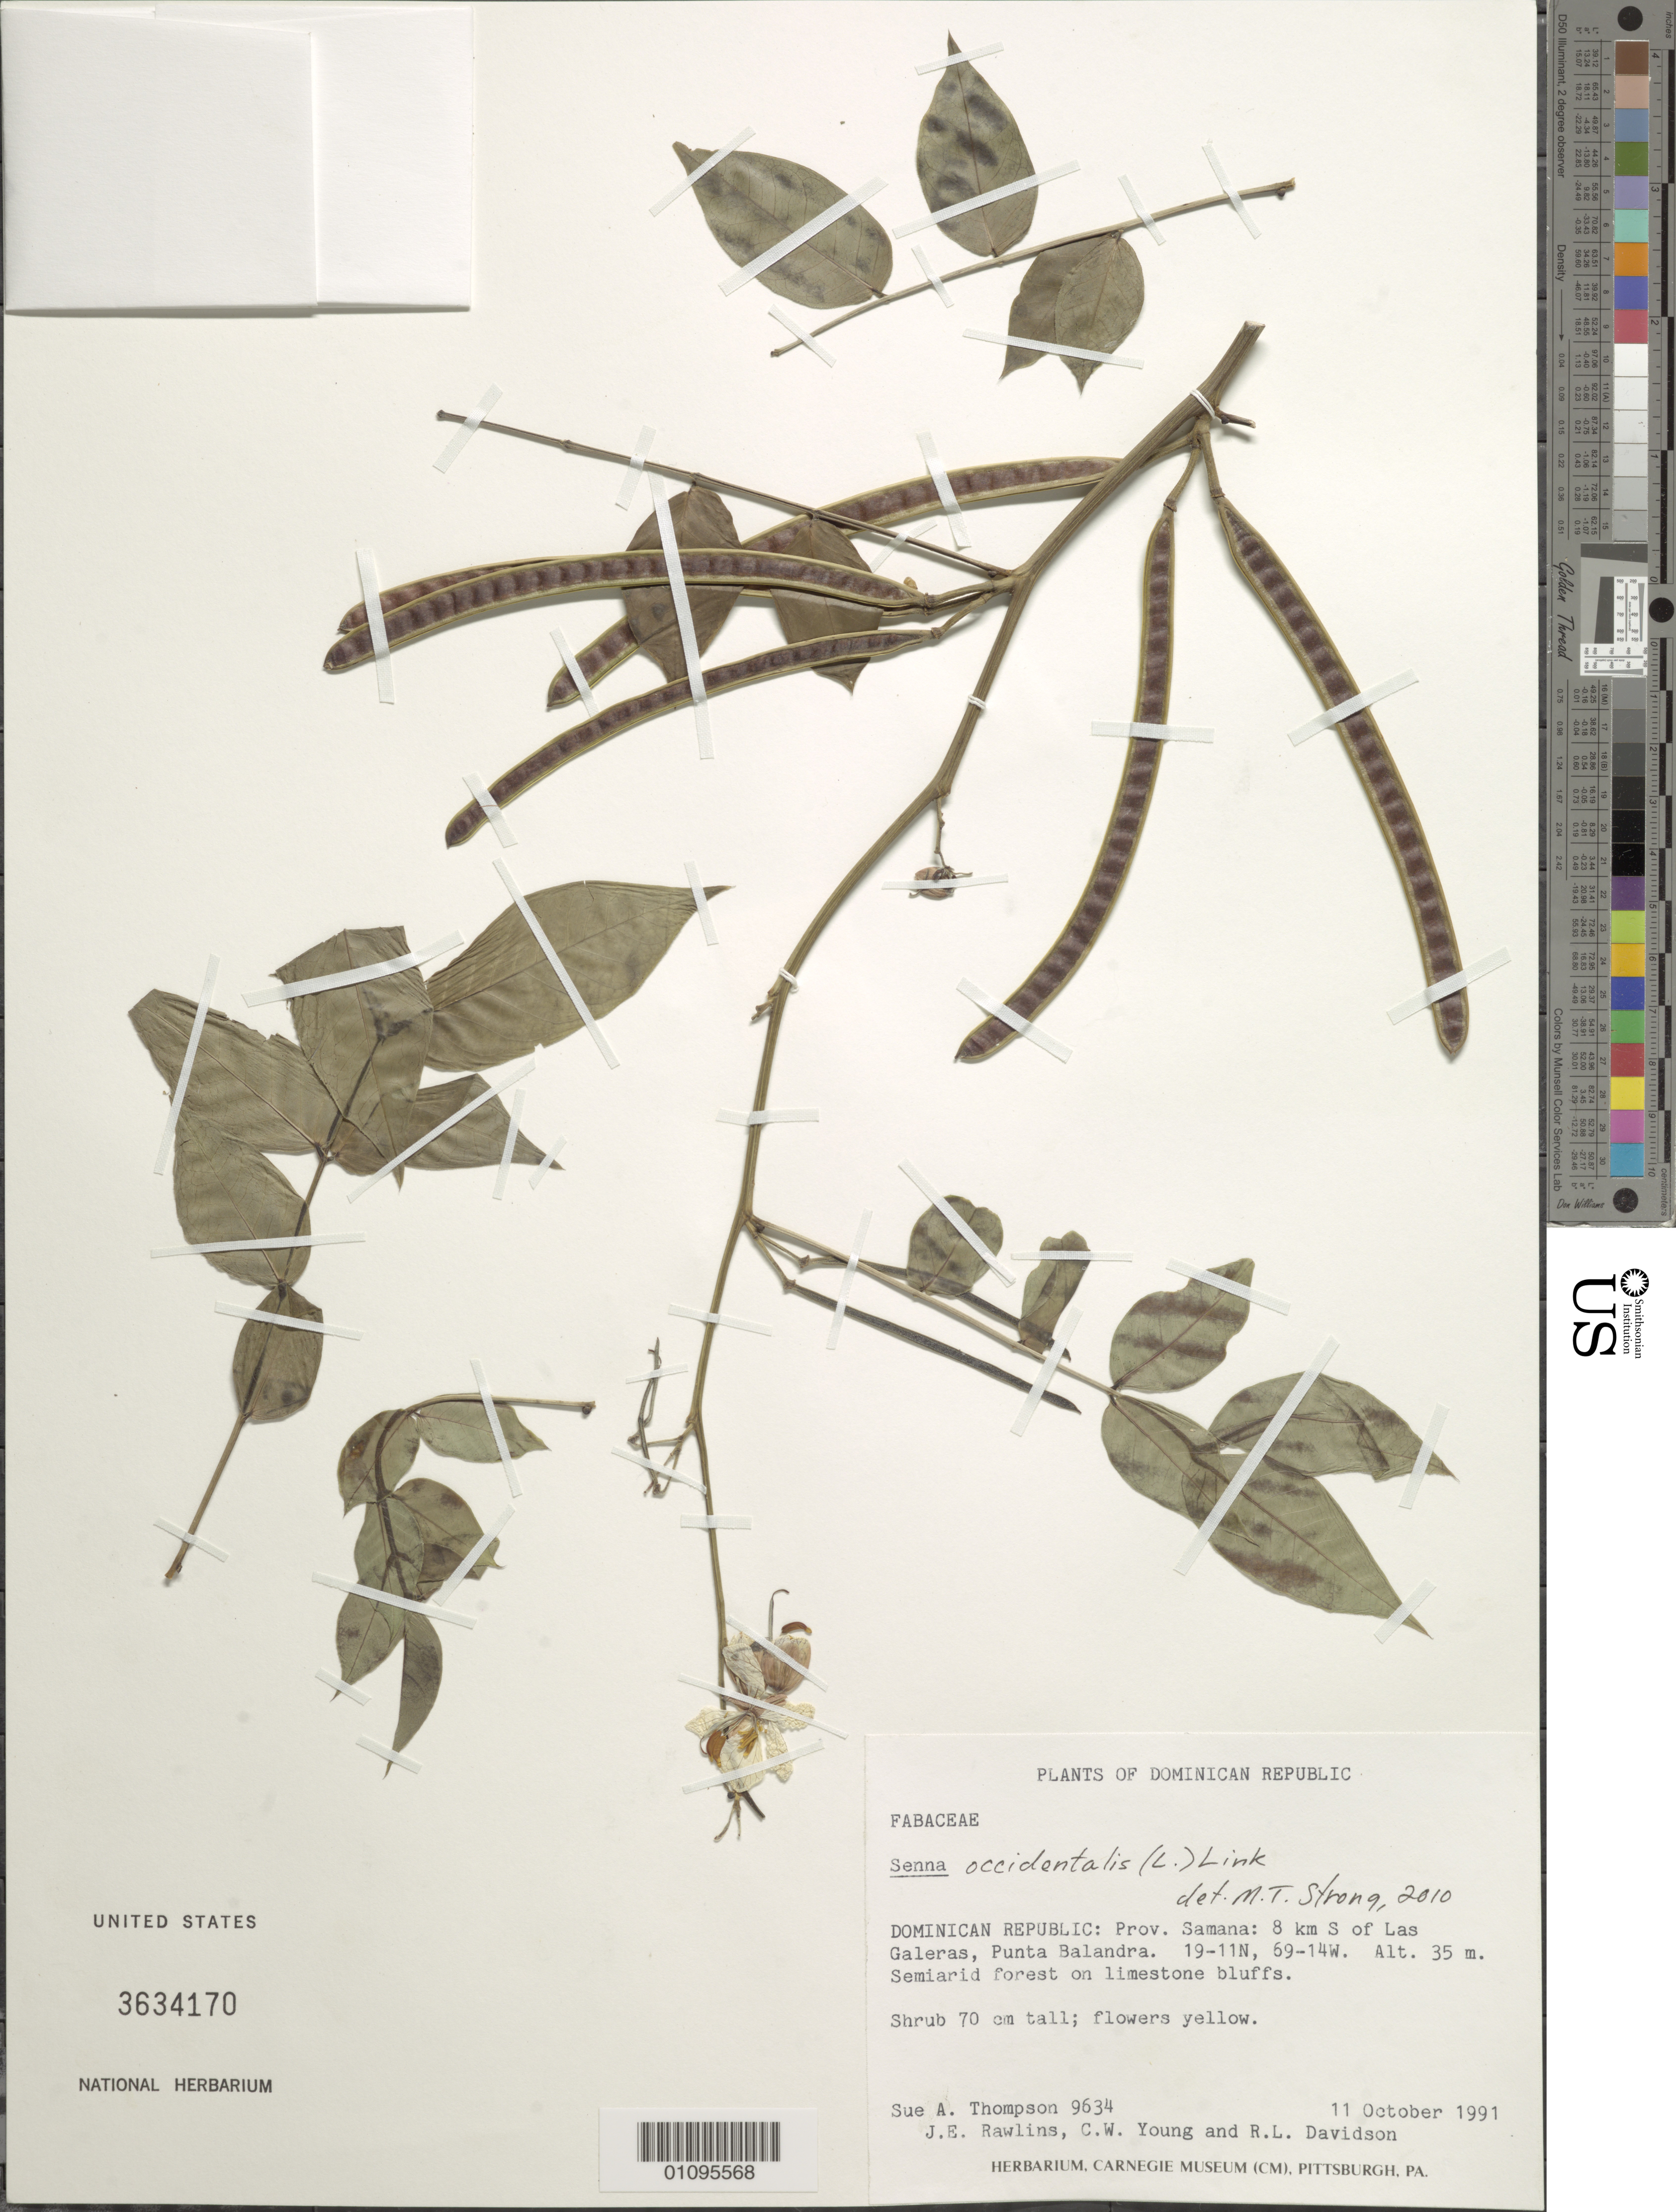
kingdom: Plantae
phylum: Tracheophyta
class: Magnoliopsida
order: Fabales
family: Fabaceae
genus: Senna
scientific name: Senna occidentalis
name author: (L.) Link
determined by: Strong, M. T., (US), Smithsonian Institution - National Museum of Natural History (UNITED STATES)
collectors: S. A. Thompson, J. Rawlins, C. Young & R. Davidson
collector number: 9634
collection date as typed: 11 Oct 1991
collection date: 1991-10-11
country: Dominican Republic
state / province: Samana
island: Hispaniola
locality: Punta Balandra, 8 km S of Las Galeras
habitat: Semi-arid forest on limestone bluffs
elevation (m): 35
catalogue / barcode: US 3634170